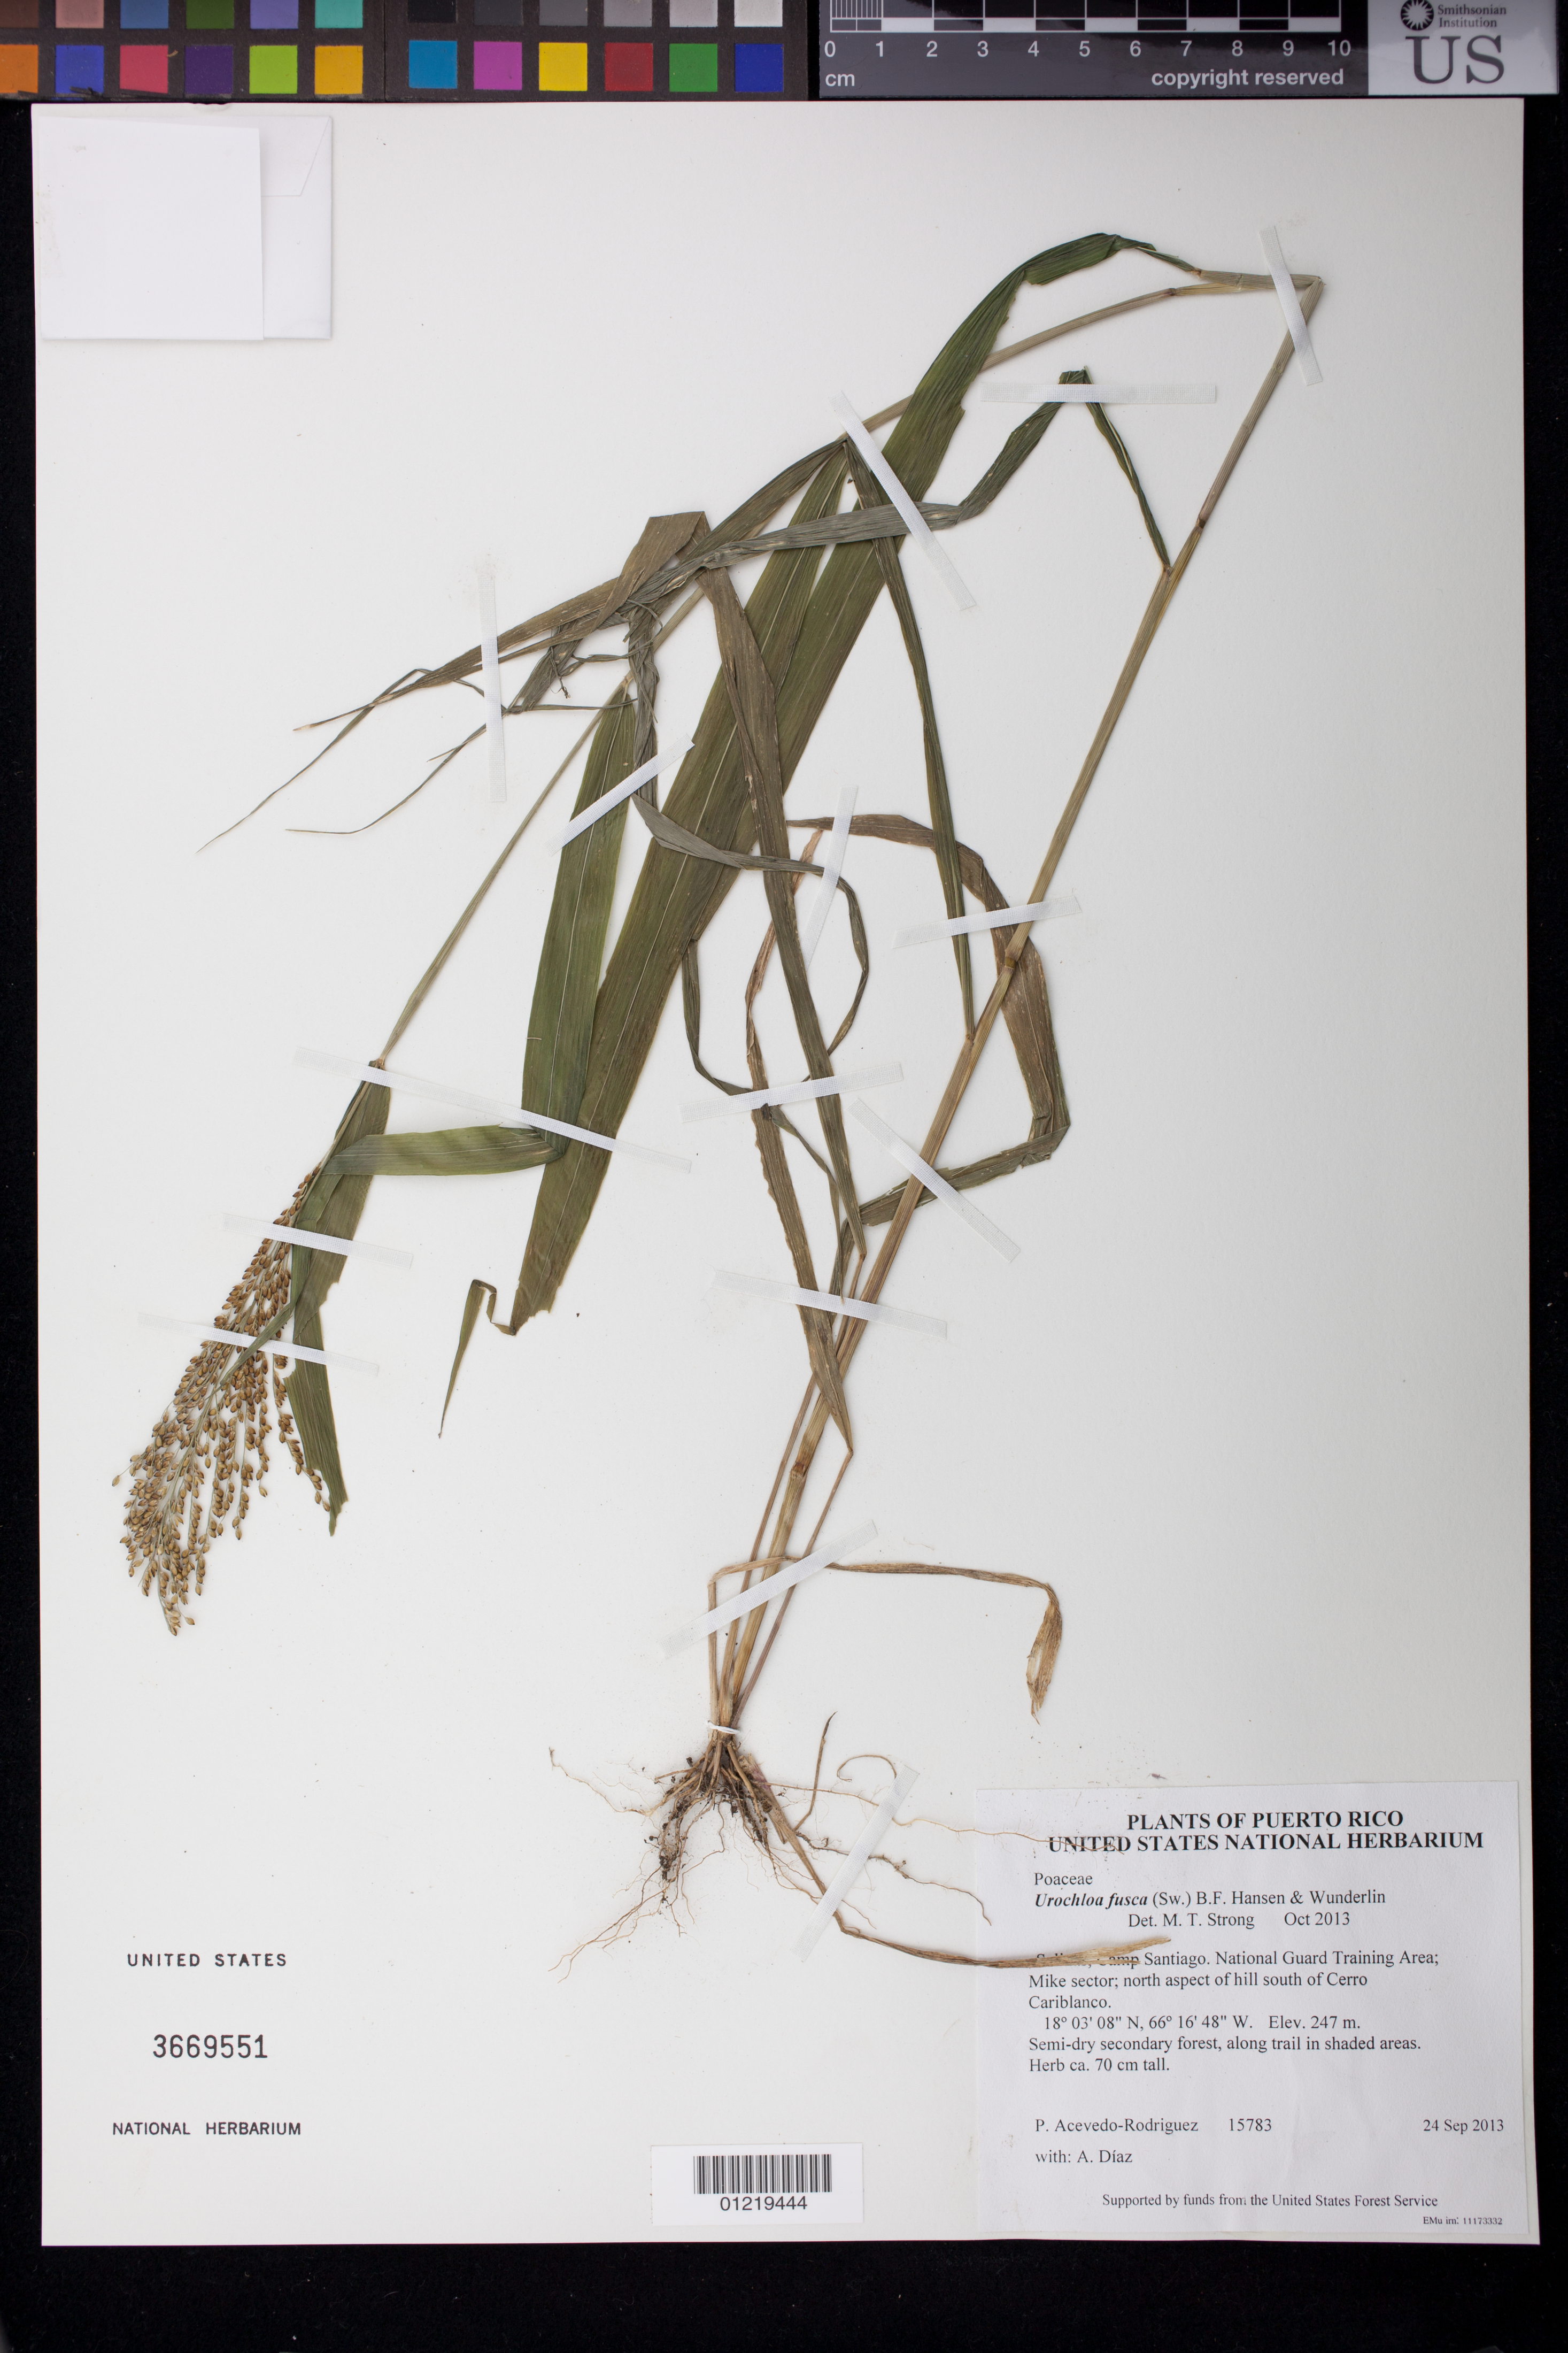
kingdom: Plantae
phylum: Tracheophyta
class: Liliopsida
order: Poales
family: Poaceae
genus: Urochloa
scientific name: Urochloa fusca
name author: (Sw.) B.F. Hansen & Wunderlin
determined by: Strong, M. T., (US), Smithsonian Institution - National Museum of Natural History (UNITED STATES)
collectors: P. Acevedo-Rodr. & A. Díaz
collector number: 15783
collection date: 2013-09-24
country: Puerto Rico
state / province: Salinas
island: Puerto Rico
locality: Camp Santiago. National Guard Training Area; Mike sector; north aspect of hill south of Cerro Cariblanco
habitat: Semi-dry secondary forest, along trail in shaded areas.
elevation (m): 247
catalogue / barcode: US 3669551